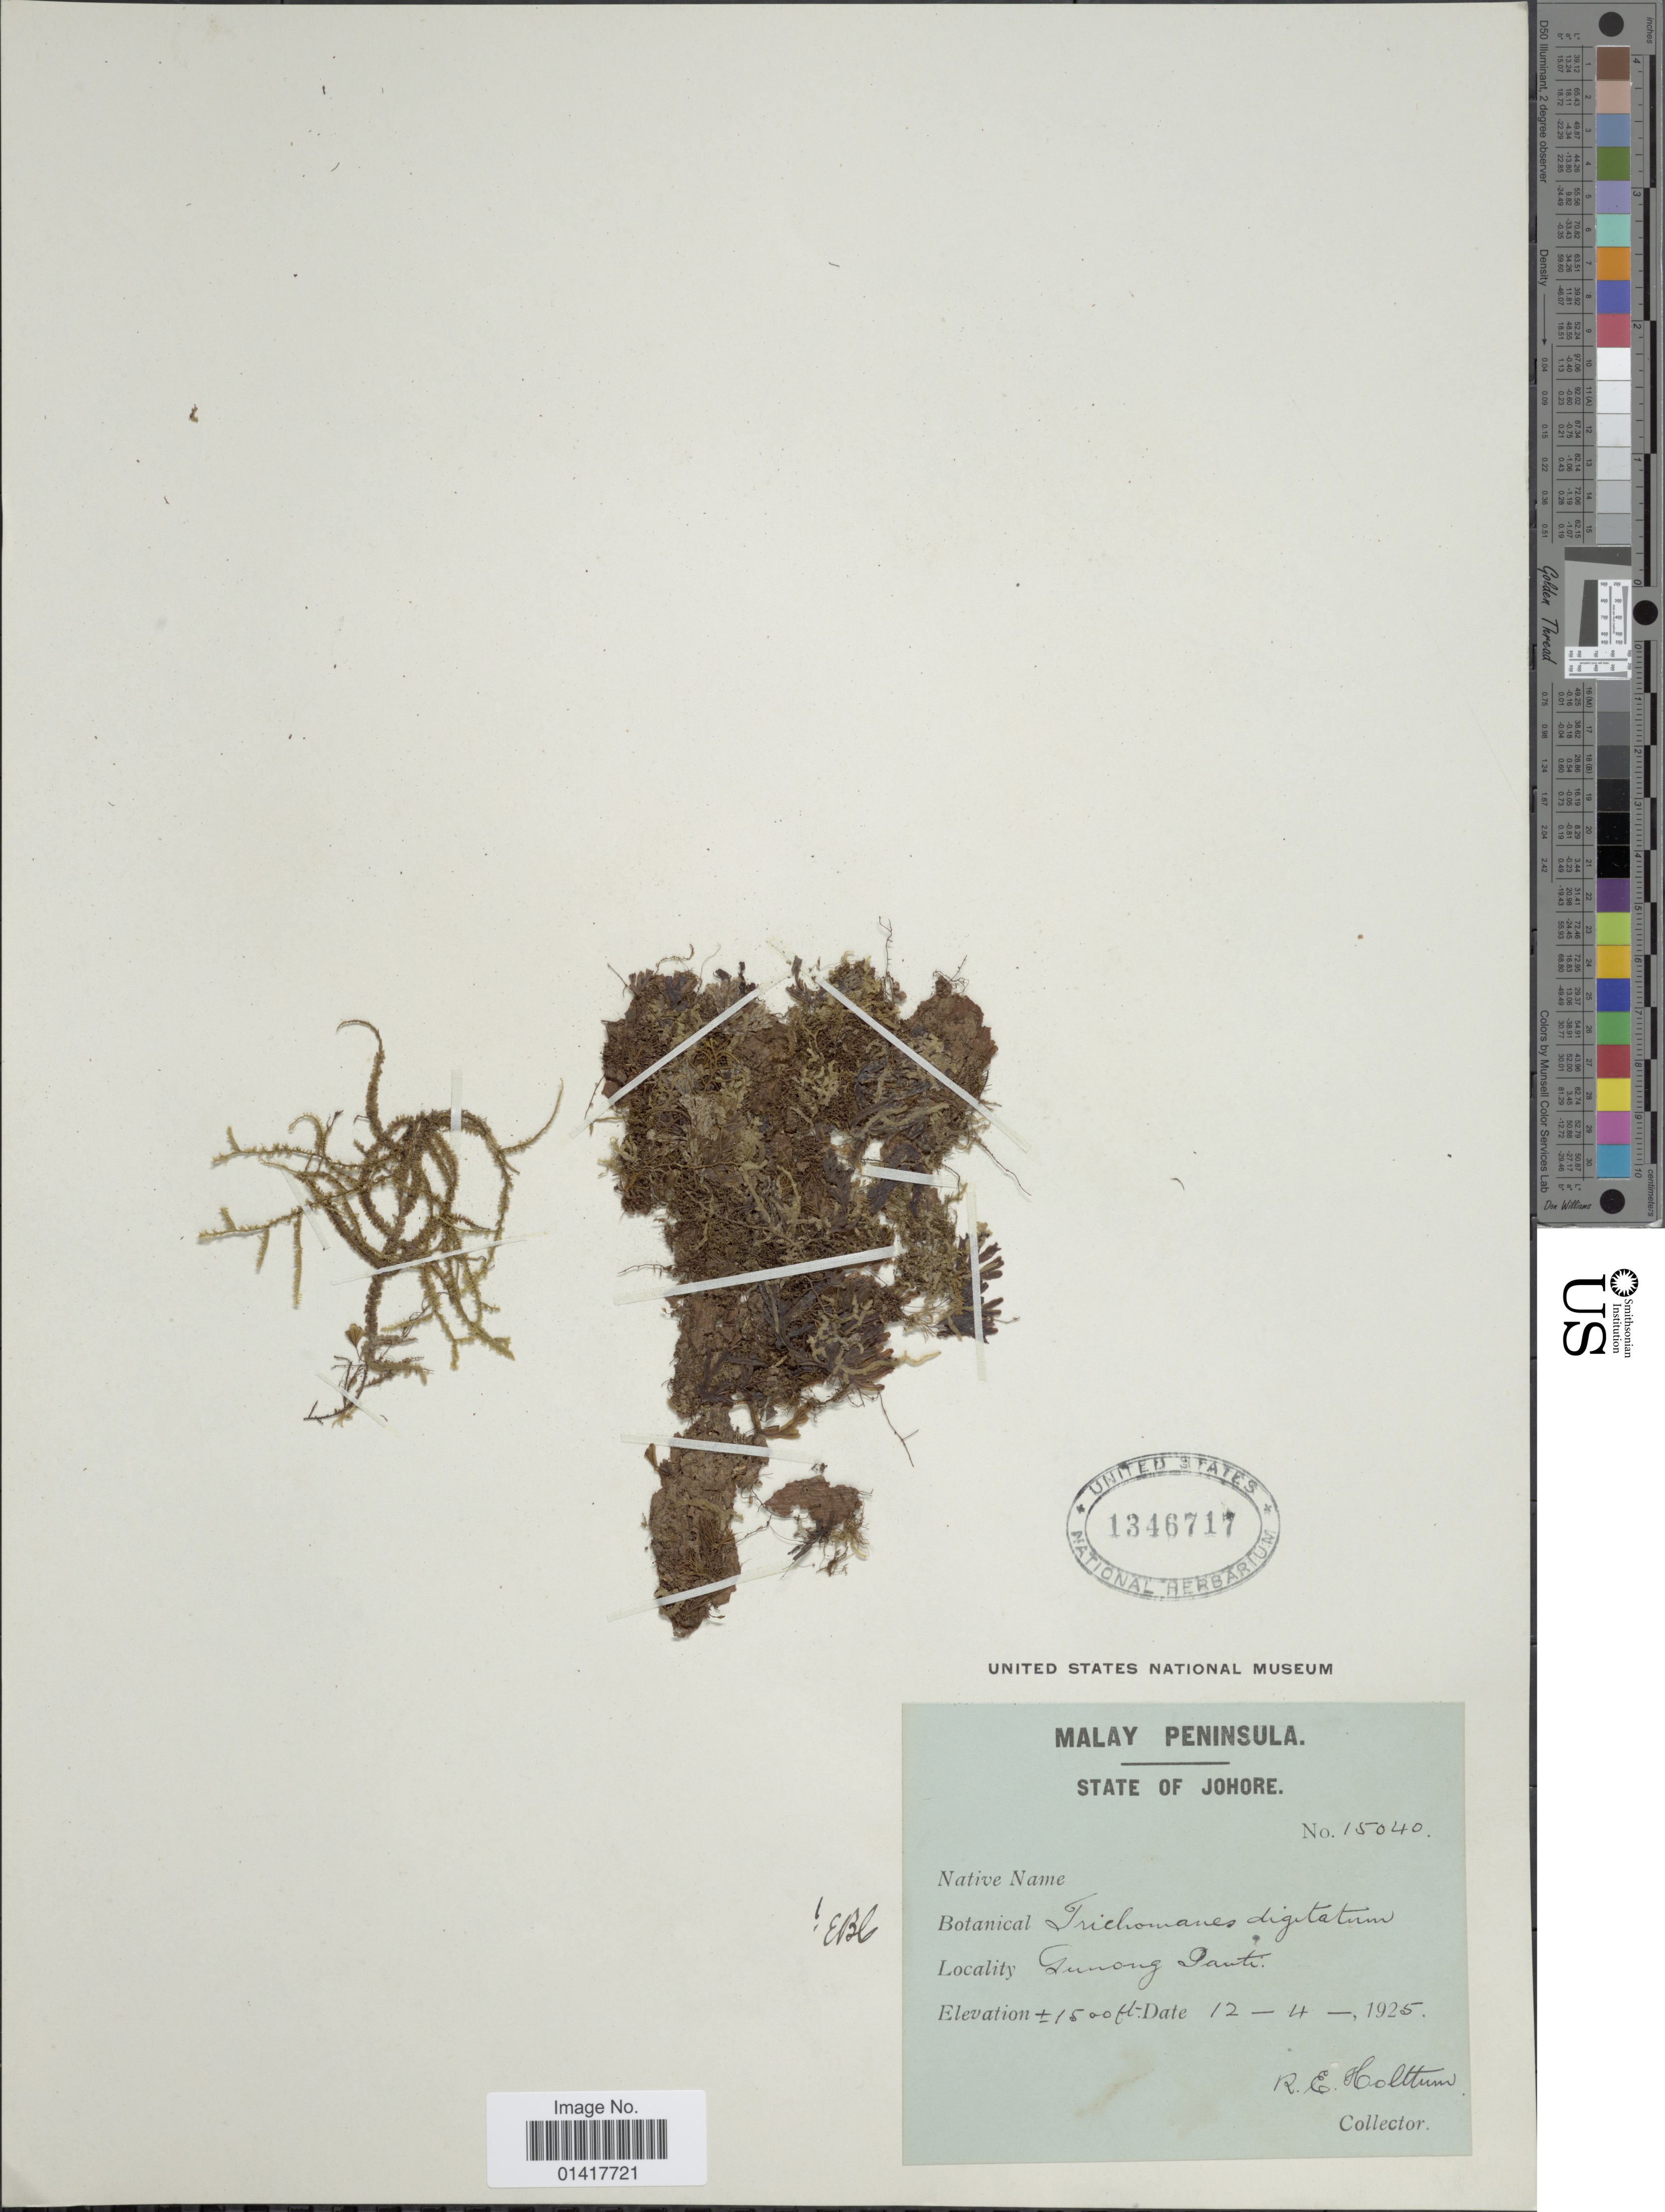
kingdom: Plantae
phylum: Tracheophyta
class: Polypodiopsida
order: Hymenophyllales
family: Hymenophyllaceae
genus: Hymenophyllum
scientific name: Hymenophyllum digitatum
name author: (Sw.) Fosberg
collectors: R. E. Holttum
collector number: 15040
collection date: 1925-04-12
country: Malaysia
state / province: Johor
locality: State of Johore. Gunong Panti. Malaya Peninsula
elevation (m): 457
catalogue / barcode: US 1346717